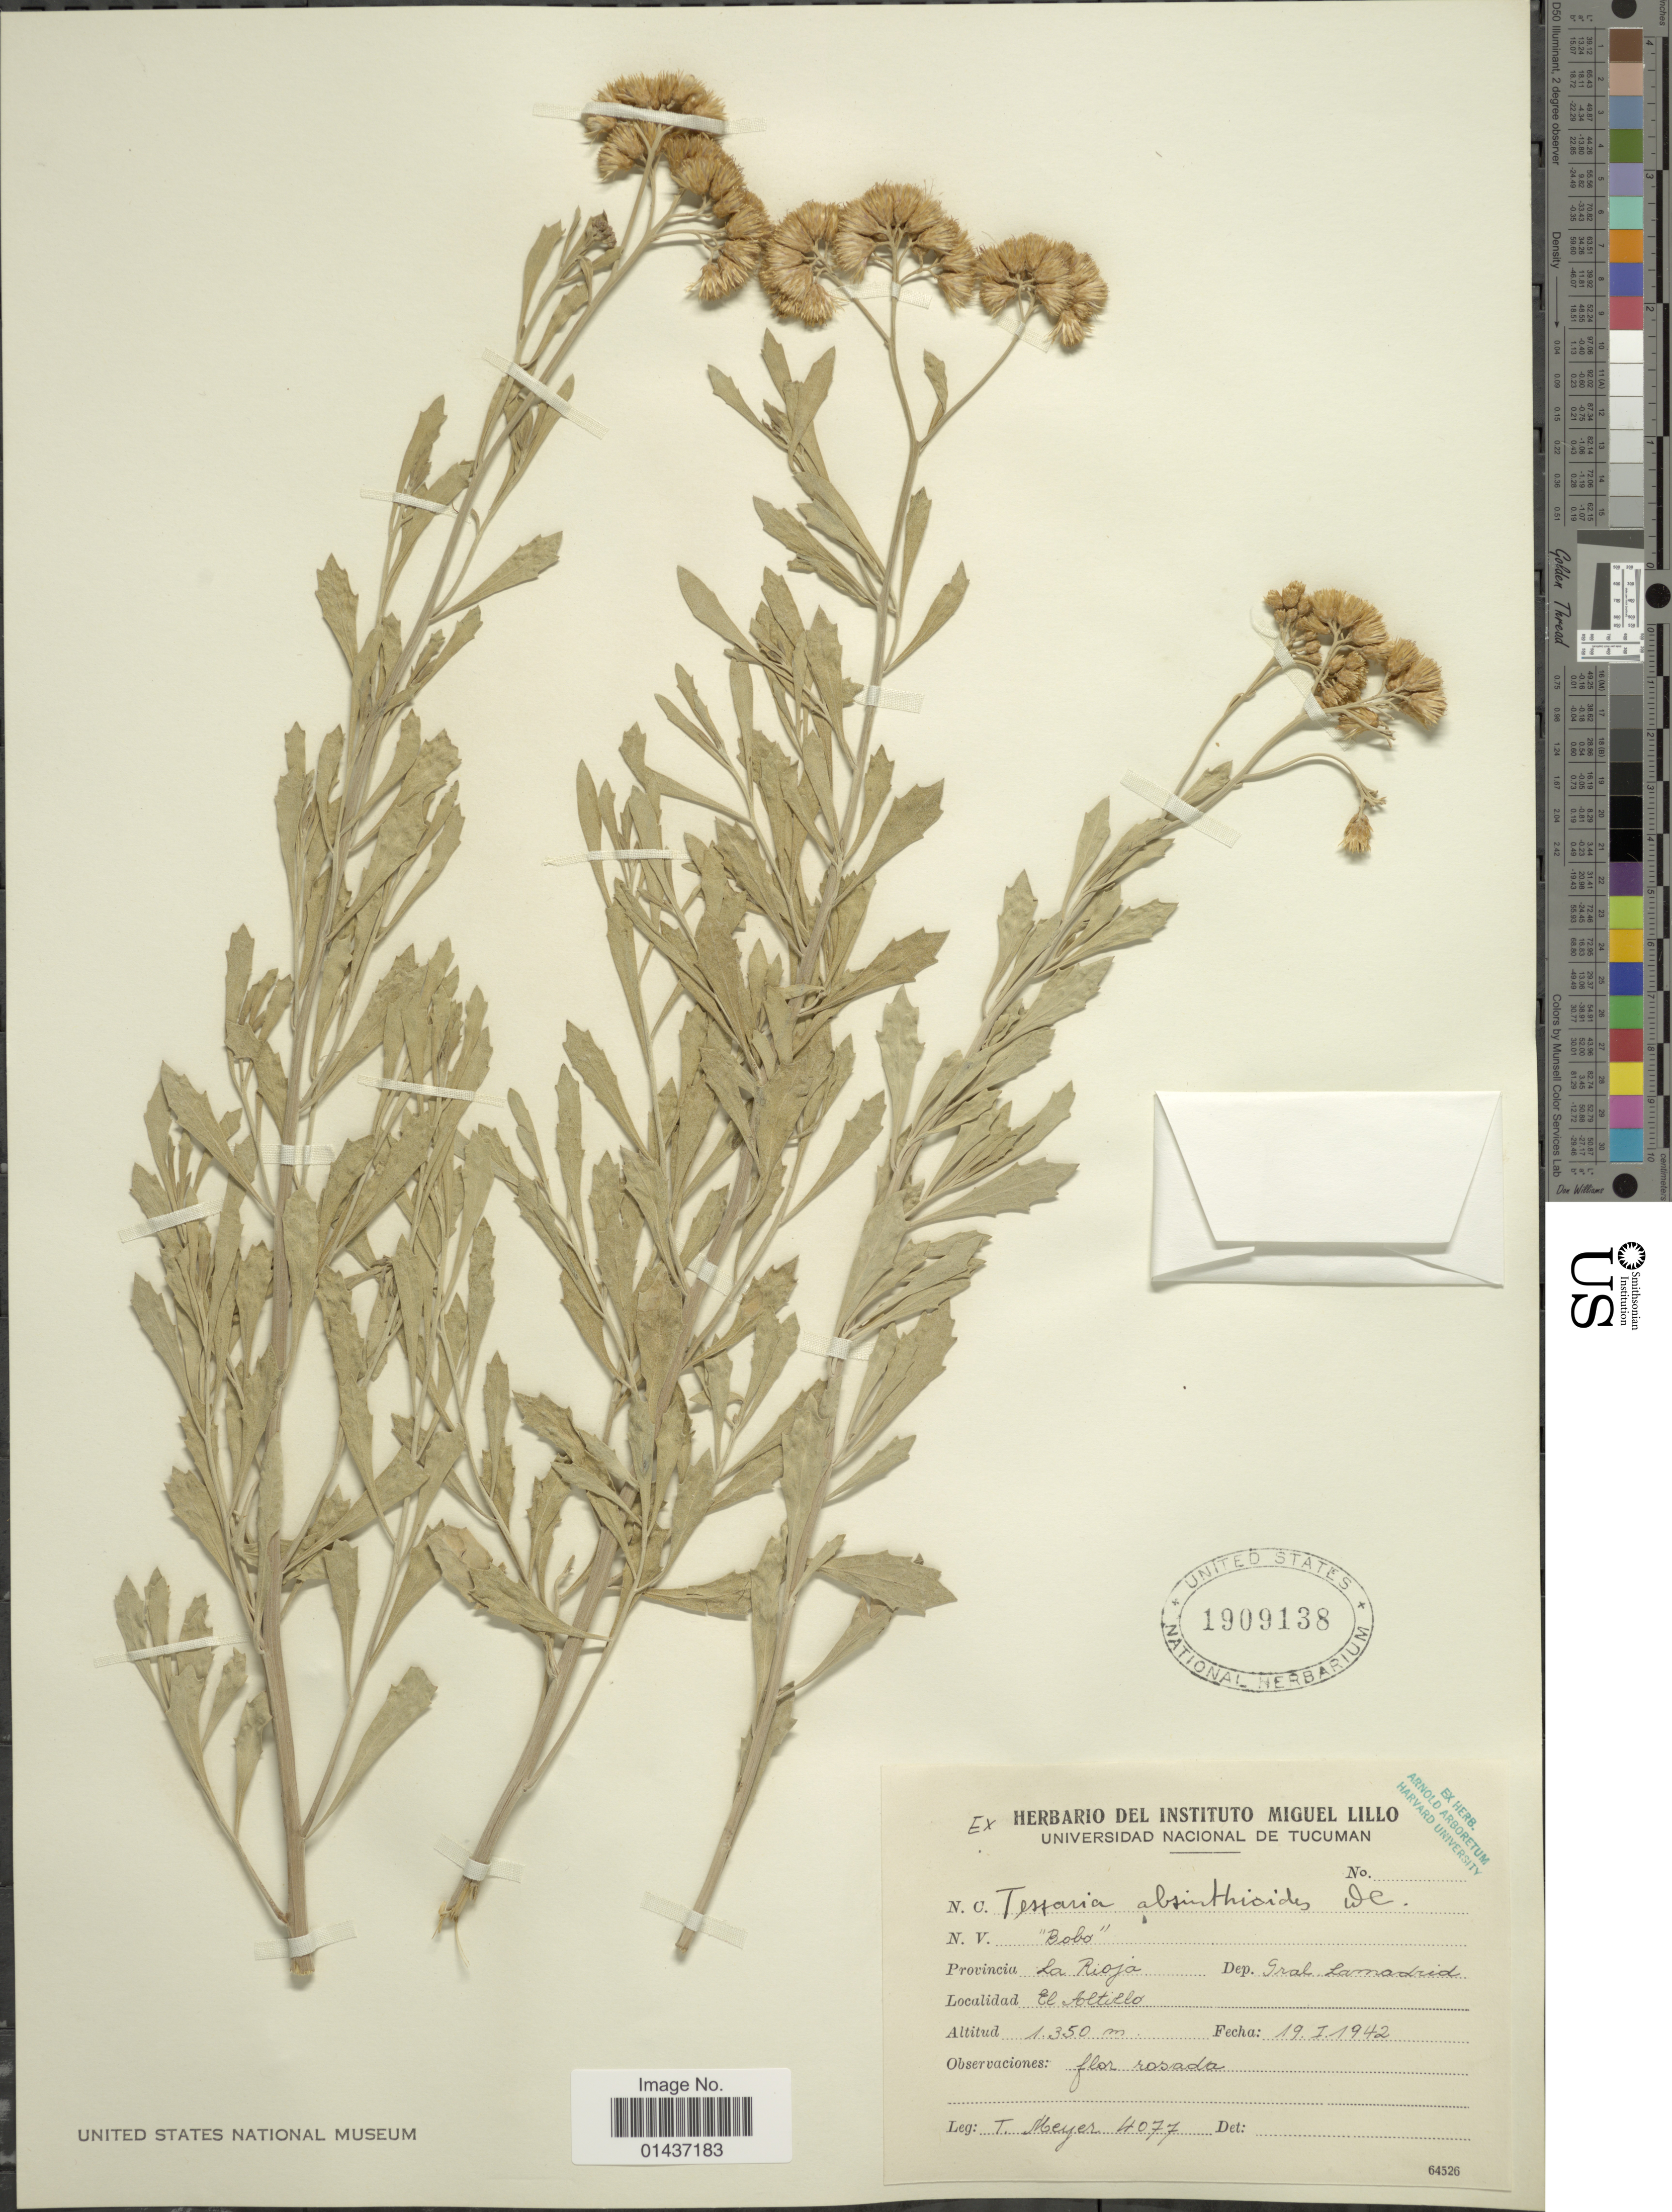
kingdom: Plantae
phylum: Tracheophyta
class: Magnoliopsida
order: Asterales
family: Asteraceae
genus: Tessaria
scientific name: Tessaria absinthioides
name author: (Hook. & Arn.) DC.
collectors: T. Meyer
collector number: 4077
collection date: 1942-01-19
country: Argentina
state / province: La Rioja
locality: Dep. Gral Lamadrid, El Altillo.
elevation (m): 1350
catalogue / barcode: US 1909138